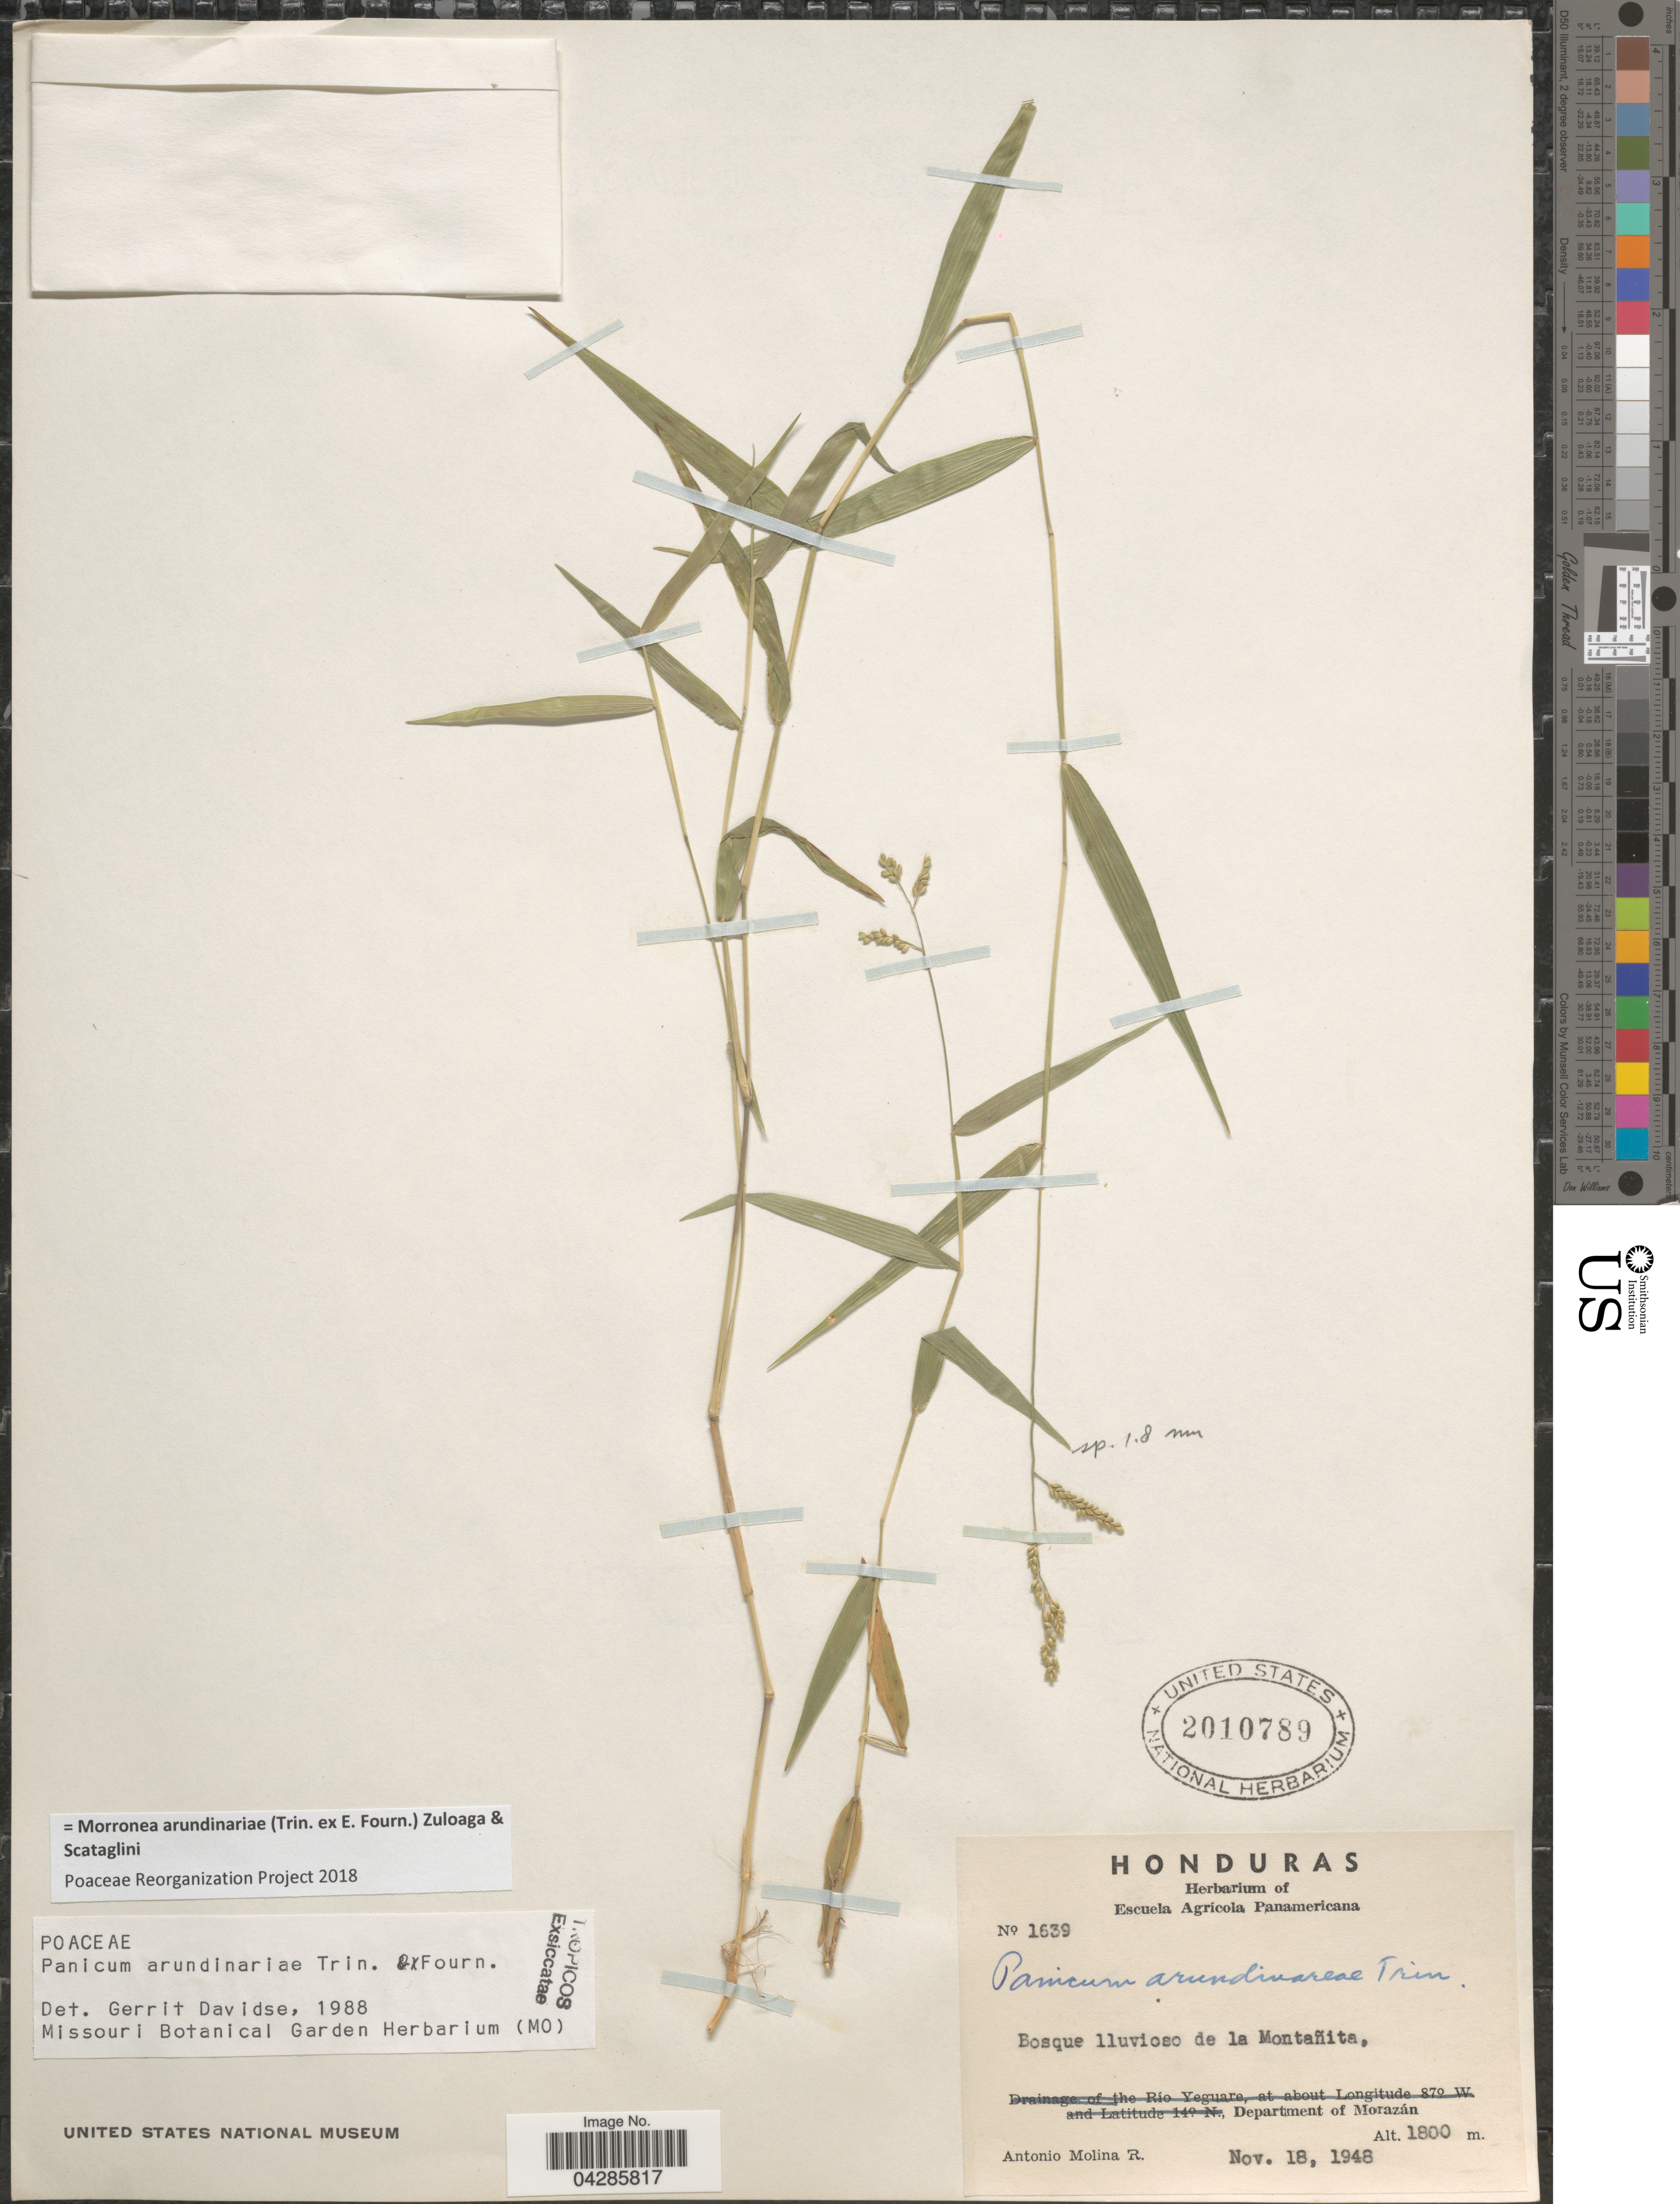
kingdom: Plantae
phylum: Tracheophyta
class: Liliopsida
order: Poales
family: Poaceae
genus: Morronea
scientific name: Morronea arundinariae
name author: (Trin. ex E. Fourn.) Zuloaga & Scataglini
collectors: A. Molina R.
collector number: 1639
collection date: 1948-11-18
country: Honduras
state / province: Fco. Morazán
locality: Bosque lluvioso de la Montañita, Department of Morazán.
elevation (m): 1800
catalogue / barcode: US 2010789